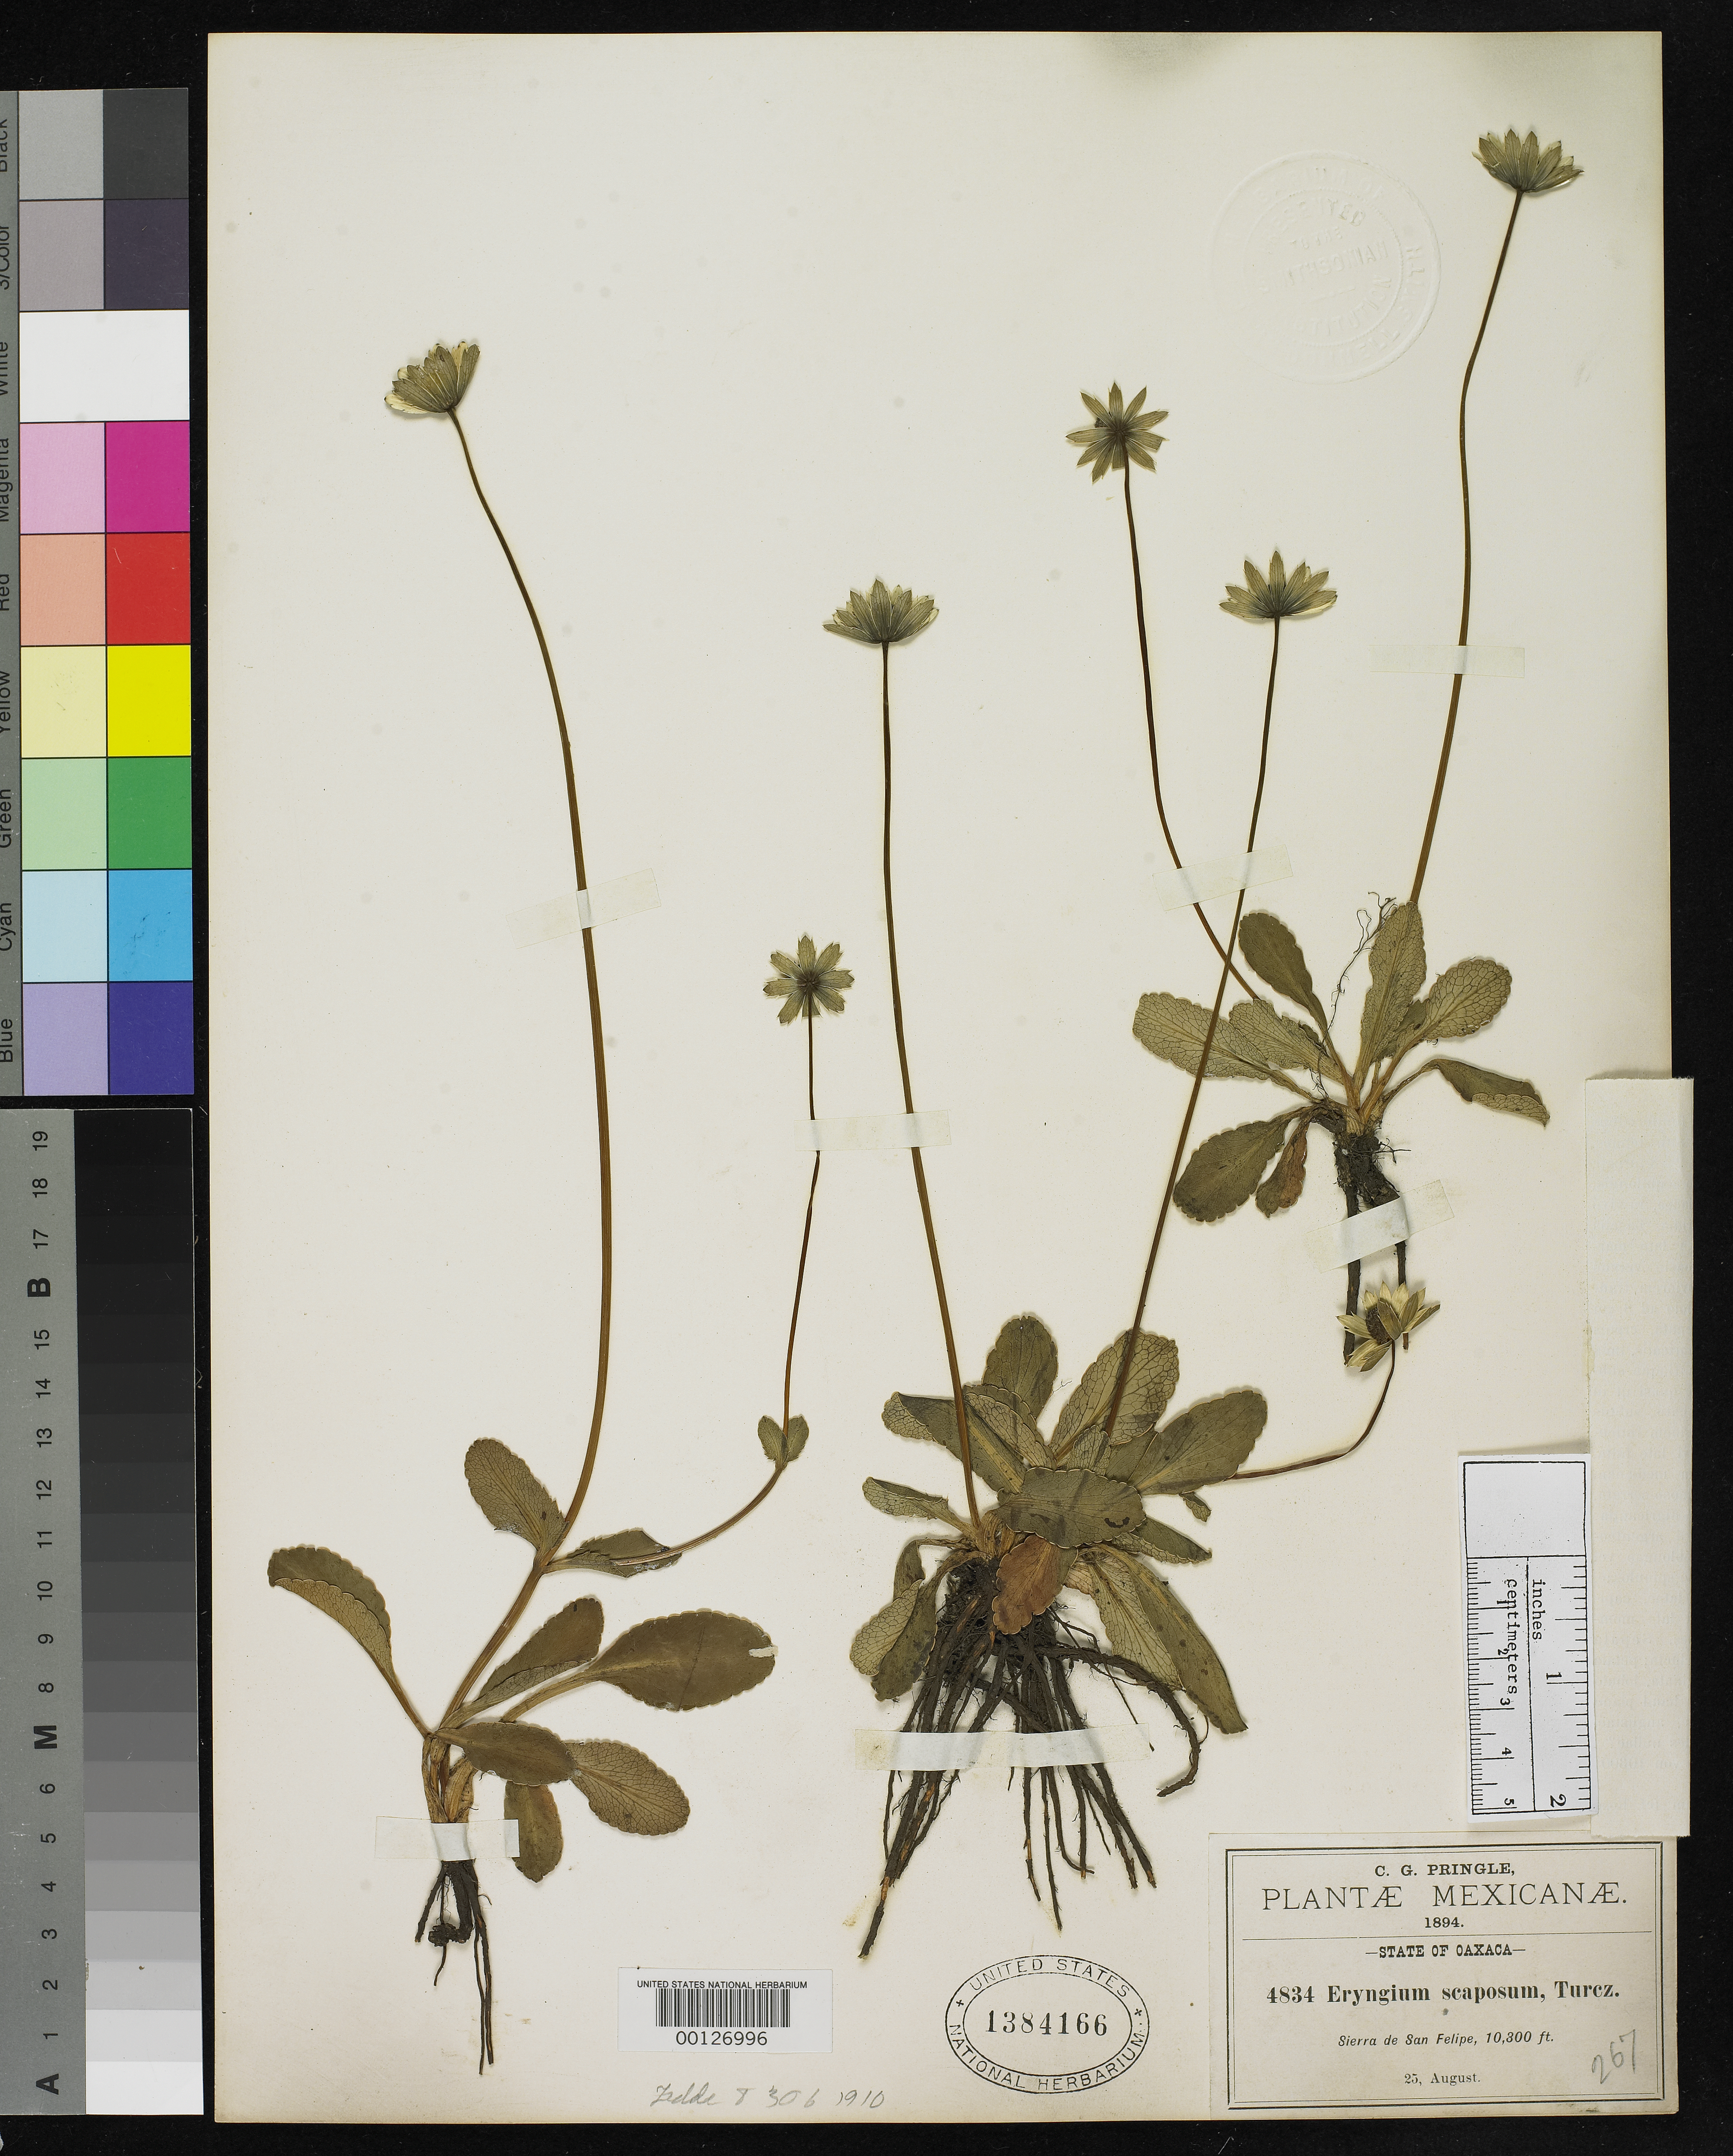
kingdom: Plantae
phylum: Tracheophyta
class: Magnoliopsida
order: Apiales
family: Apiaceae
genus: Eryngium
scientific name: Eryngium commutatum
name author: H. Wolff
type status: Isotype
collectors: C. G. Pringle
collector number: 4834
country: Mexico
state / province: Oaxaca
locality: Sierra de San Felipe.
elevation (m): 3139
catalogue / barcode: US 1384166